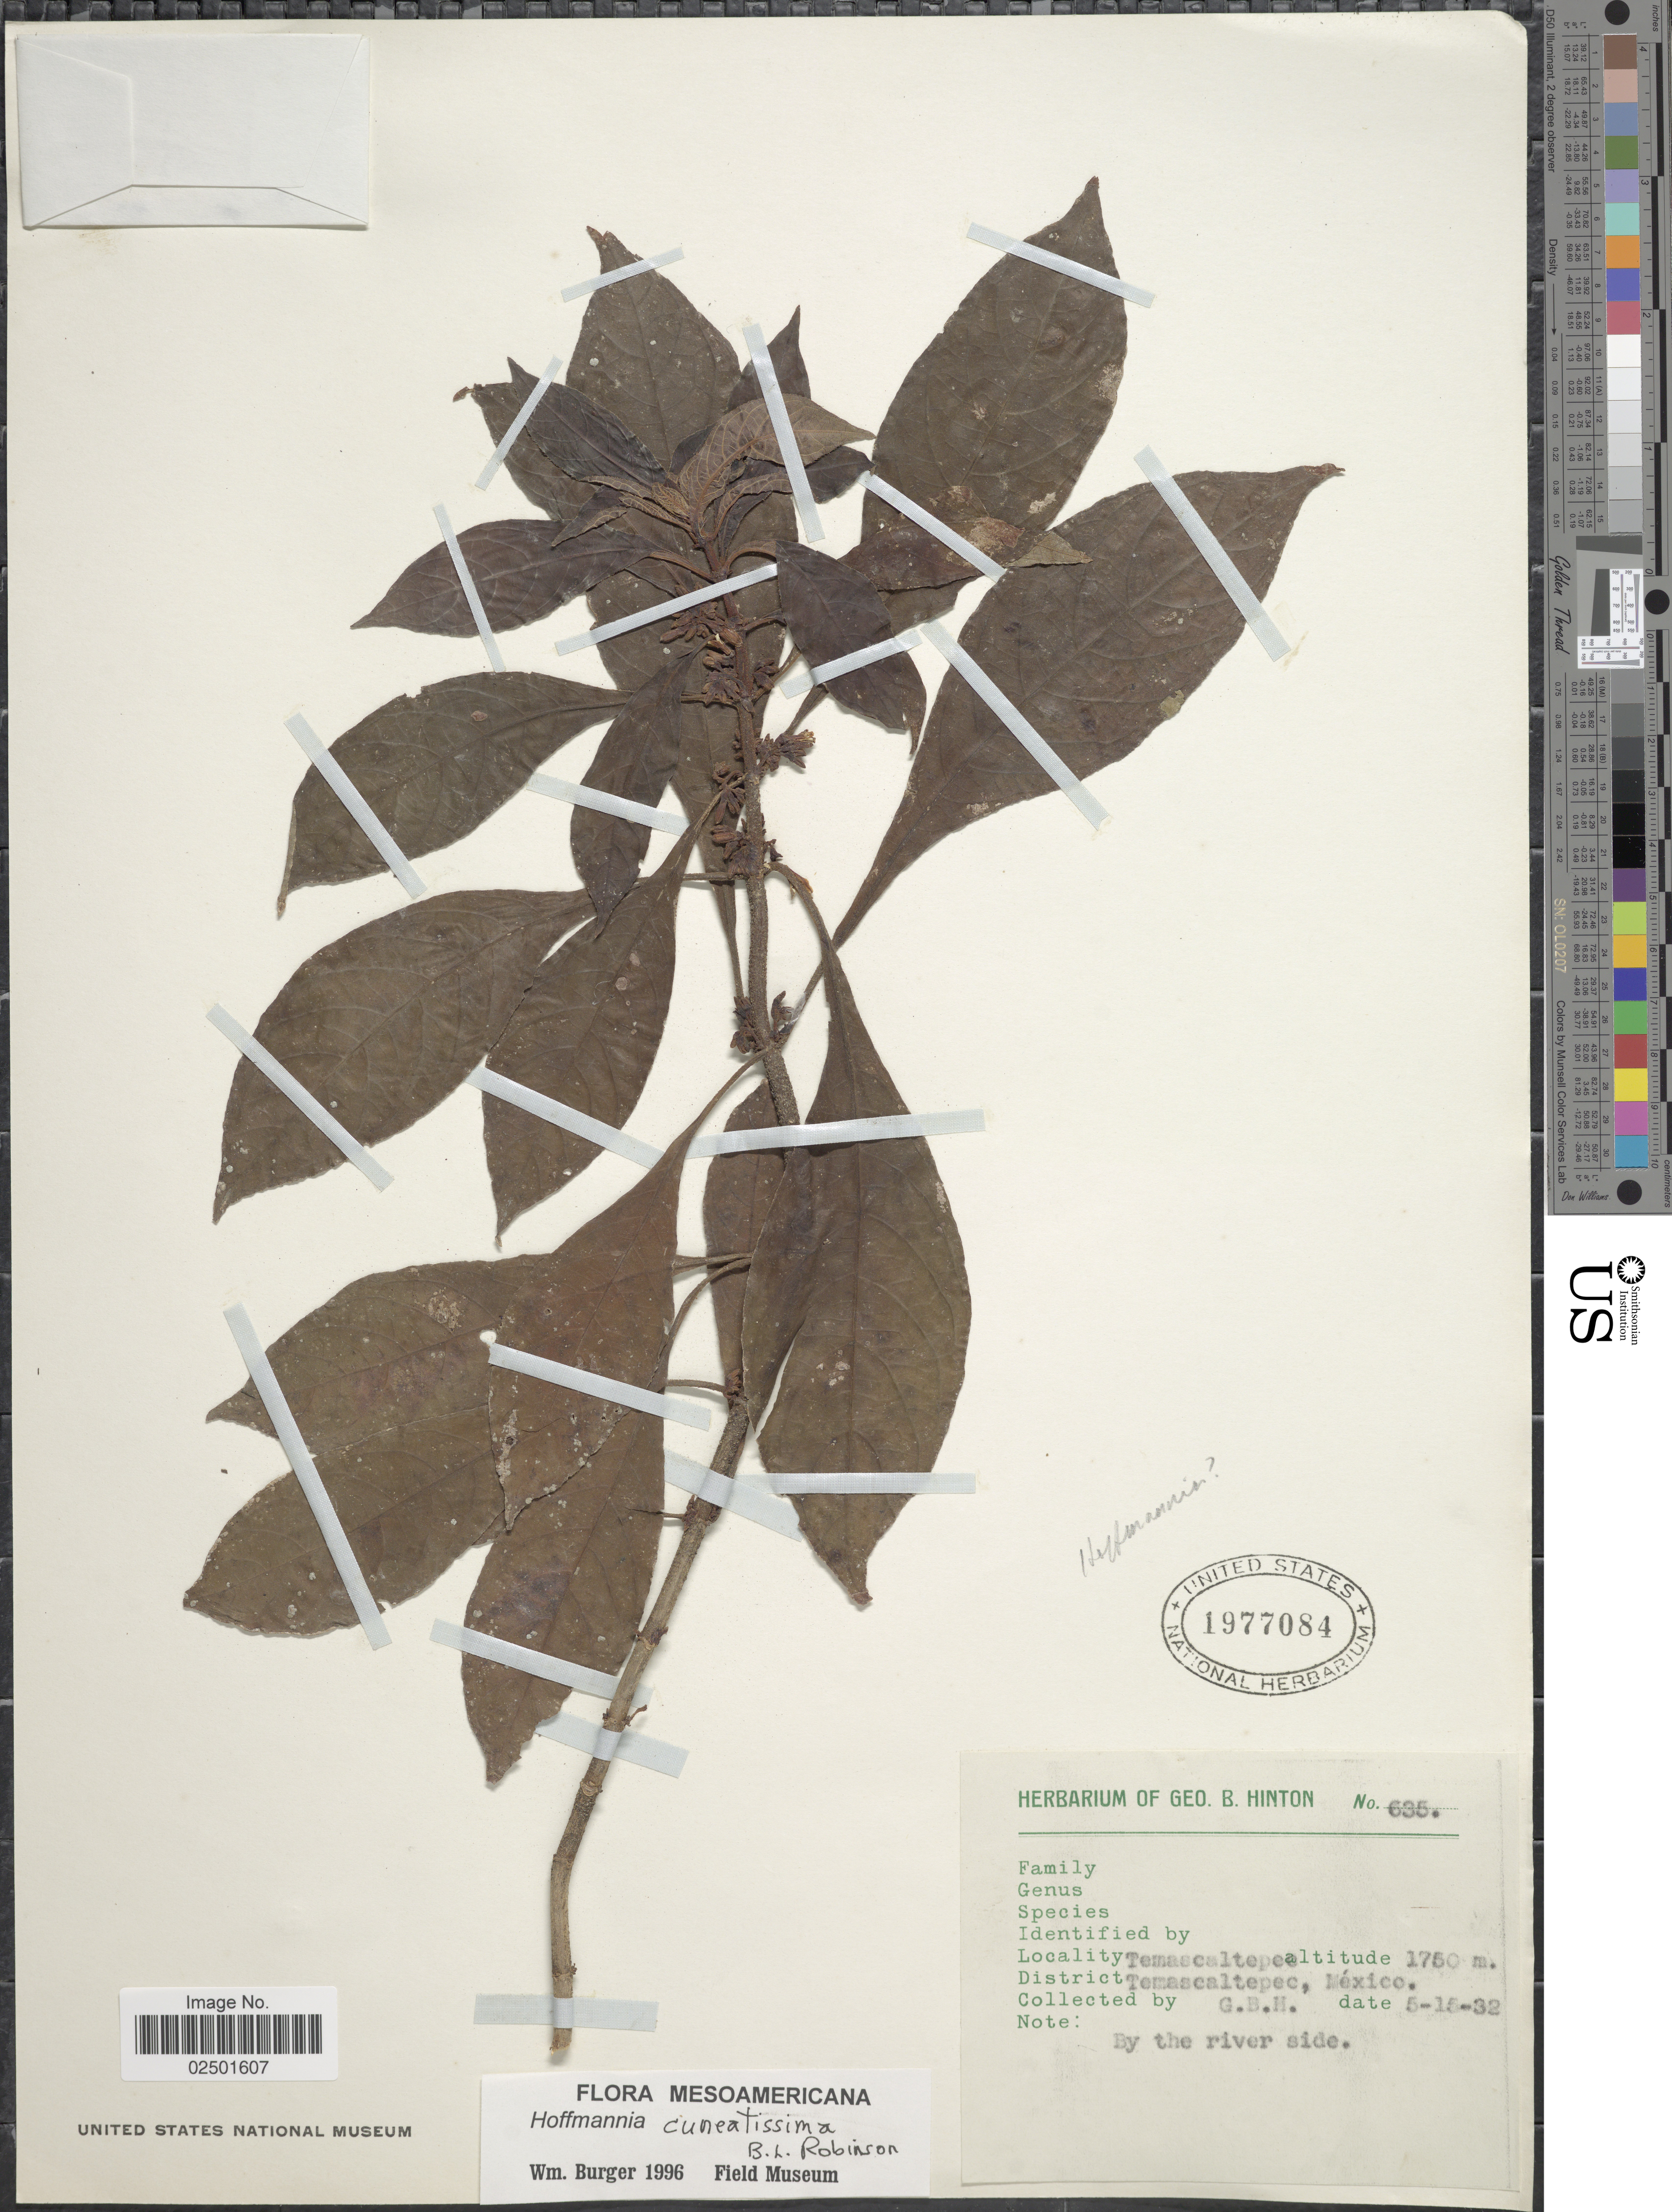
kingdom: Plantae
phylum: Tracheophyta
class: Magnoliopsida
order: Gentianales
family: Rubiaceae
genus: Hoffmannia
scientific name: Hoffmannia cuneatissima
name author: B.L. Rob.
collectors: G. B. Hinton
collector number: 635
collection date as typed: Transcribed d/m/y: 15/5/32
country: Mexico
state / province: México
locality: Temascaltepec, District Temascaltepec, By the river side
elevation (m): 1750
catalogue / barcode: US 1977084